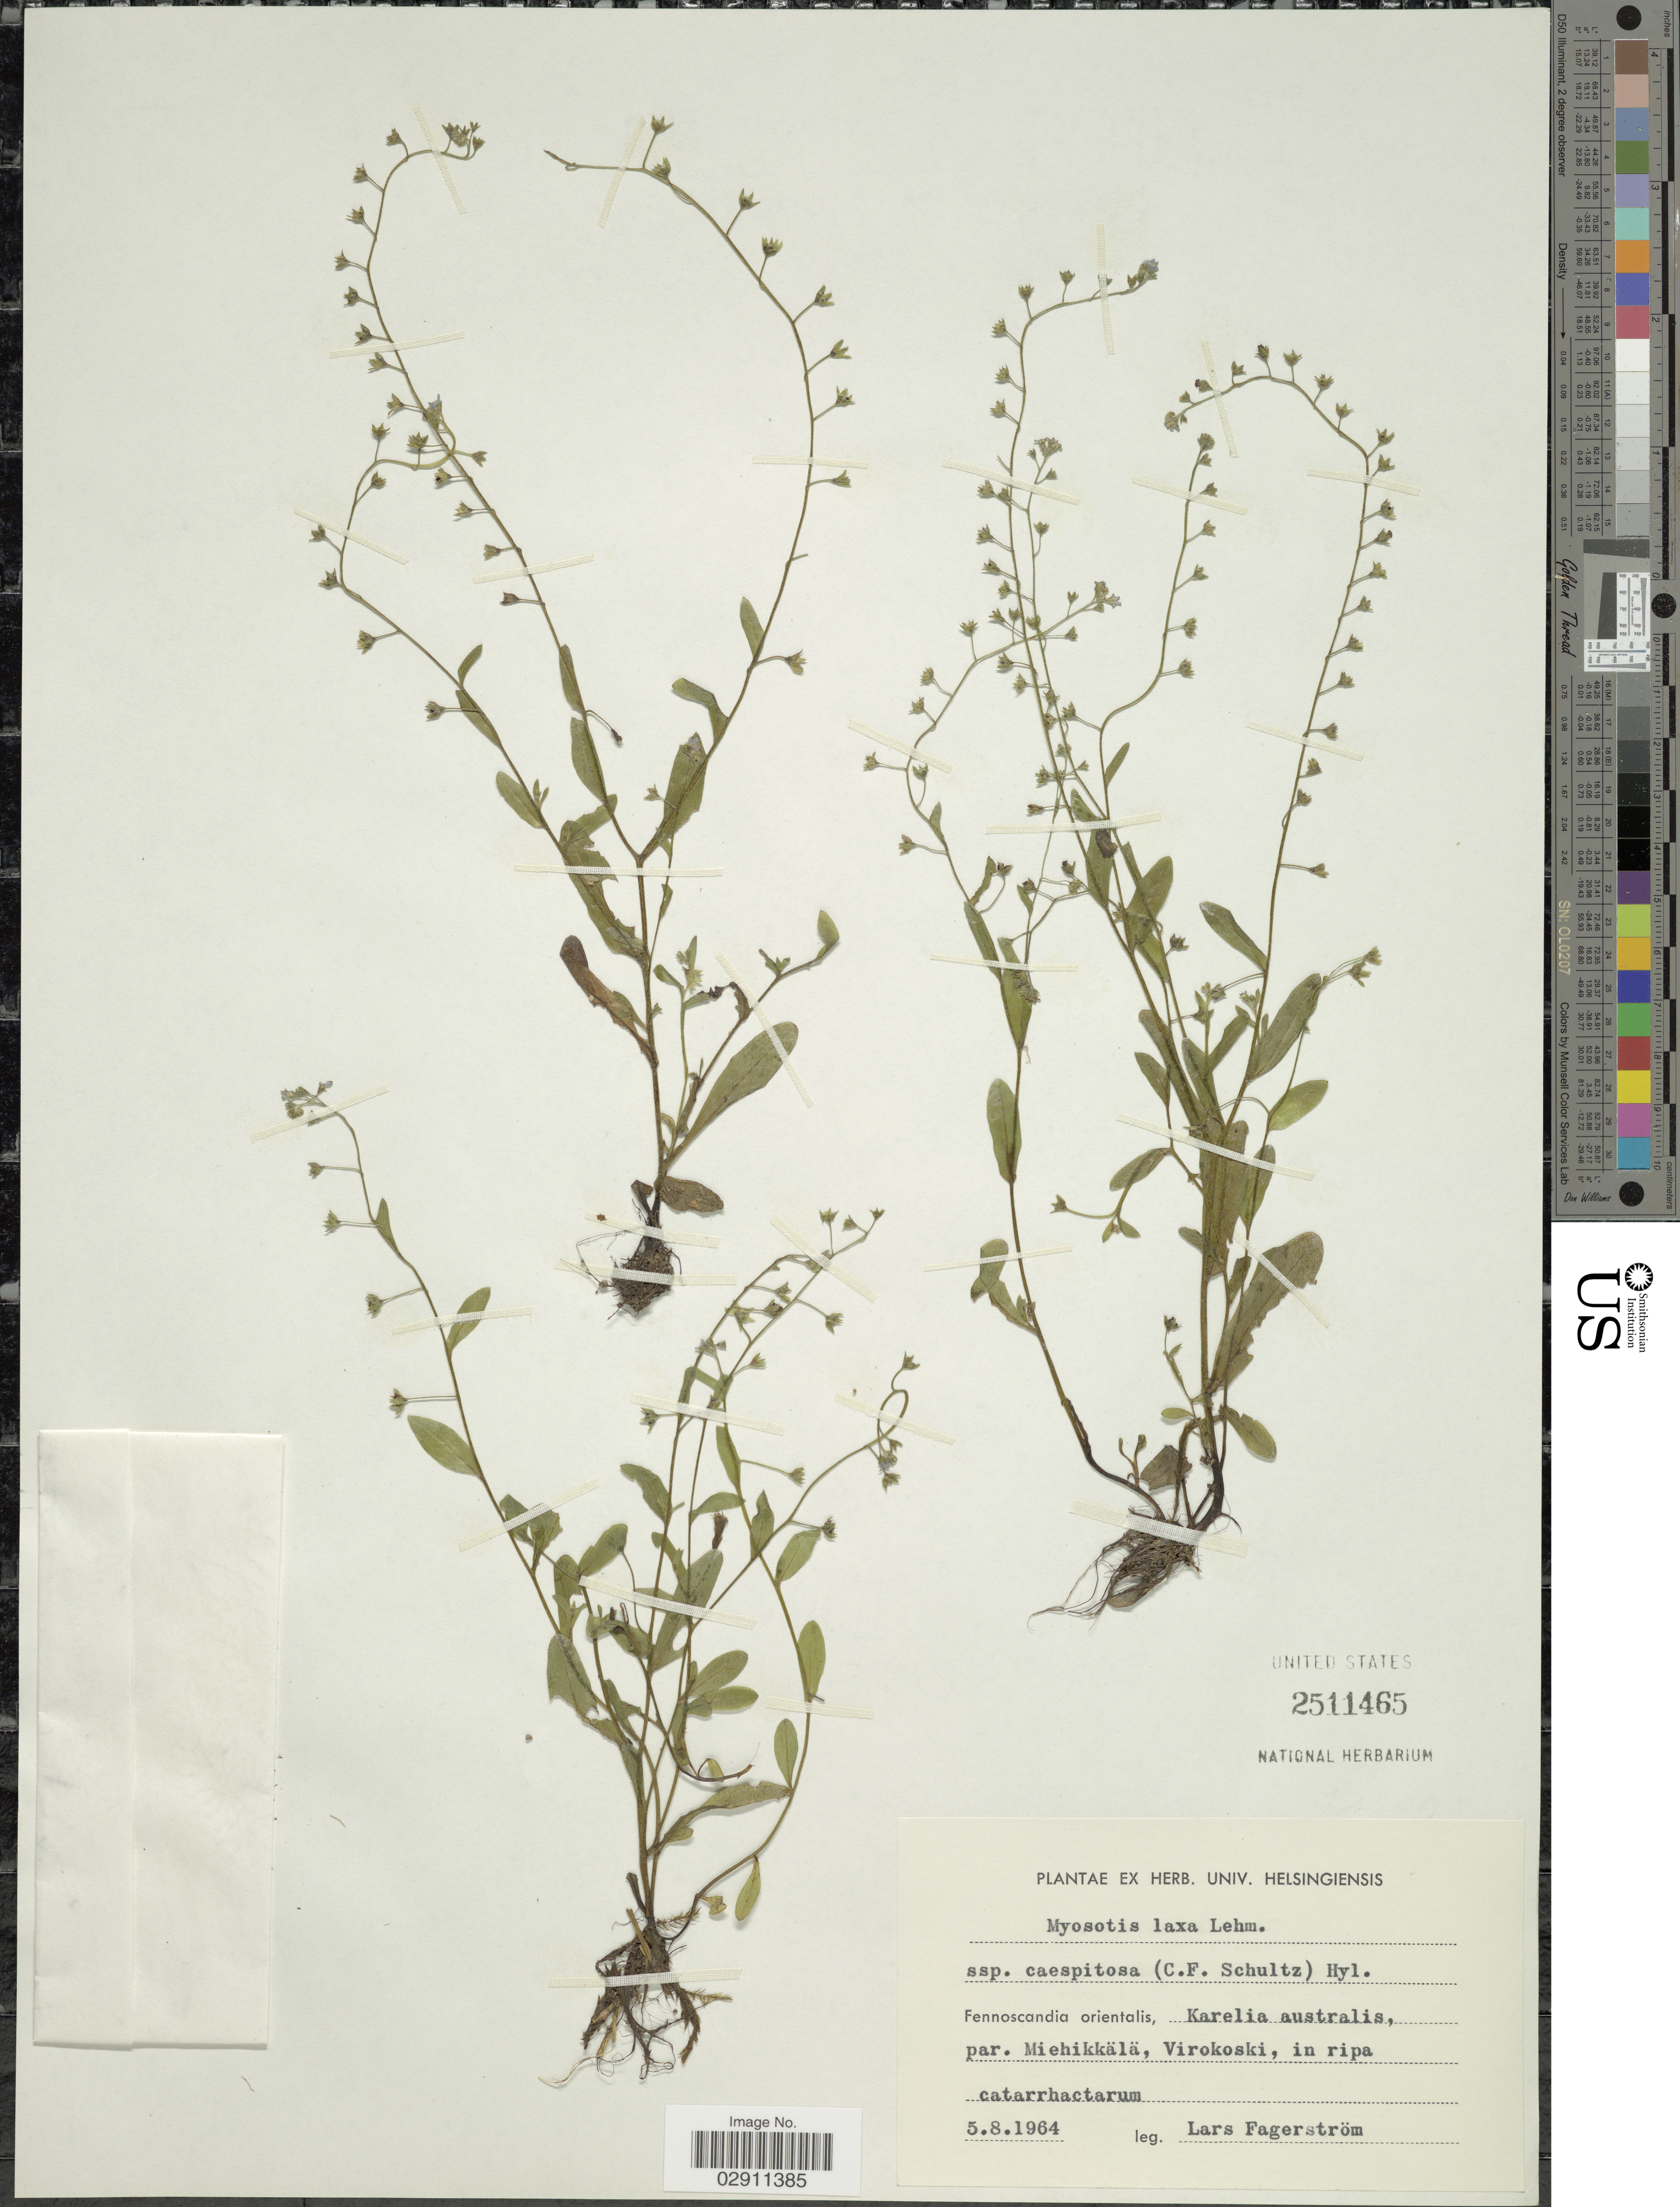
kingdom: Plantae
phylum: Tracheophyta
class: Magnoliopsida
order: Boraginales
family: Boraginaceae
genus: Myosotis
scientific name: Myosotis caespitosa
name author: Schultz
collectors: L. Fagerstrom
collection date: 1964-08-05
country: Finland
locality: Fennoscandia orientalis, Karelia australis, par. Miehikkälä, Virokoski, in ripa catarrhactarum.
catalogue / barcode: US 2511465